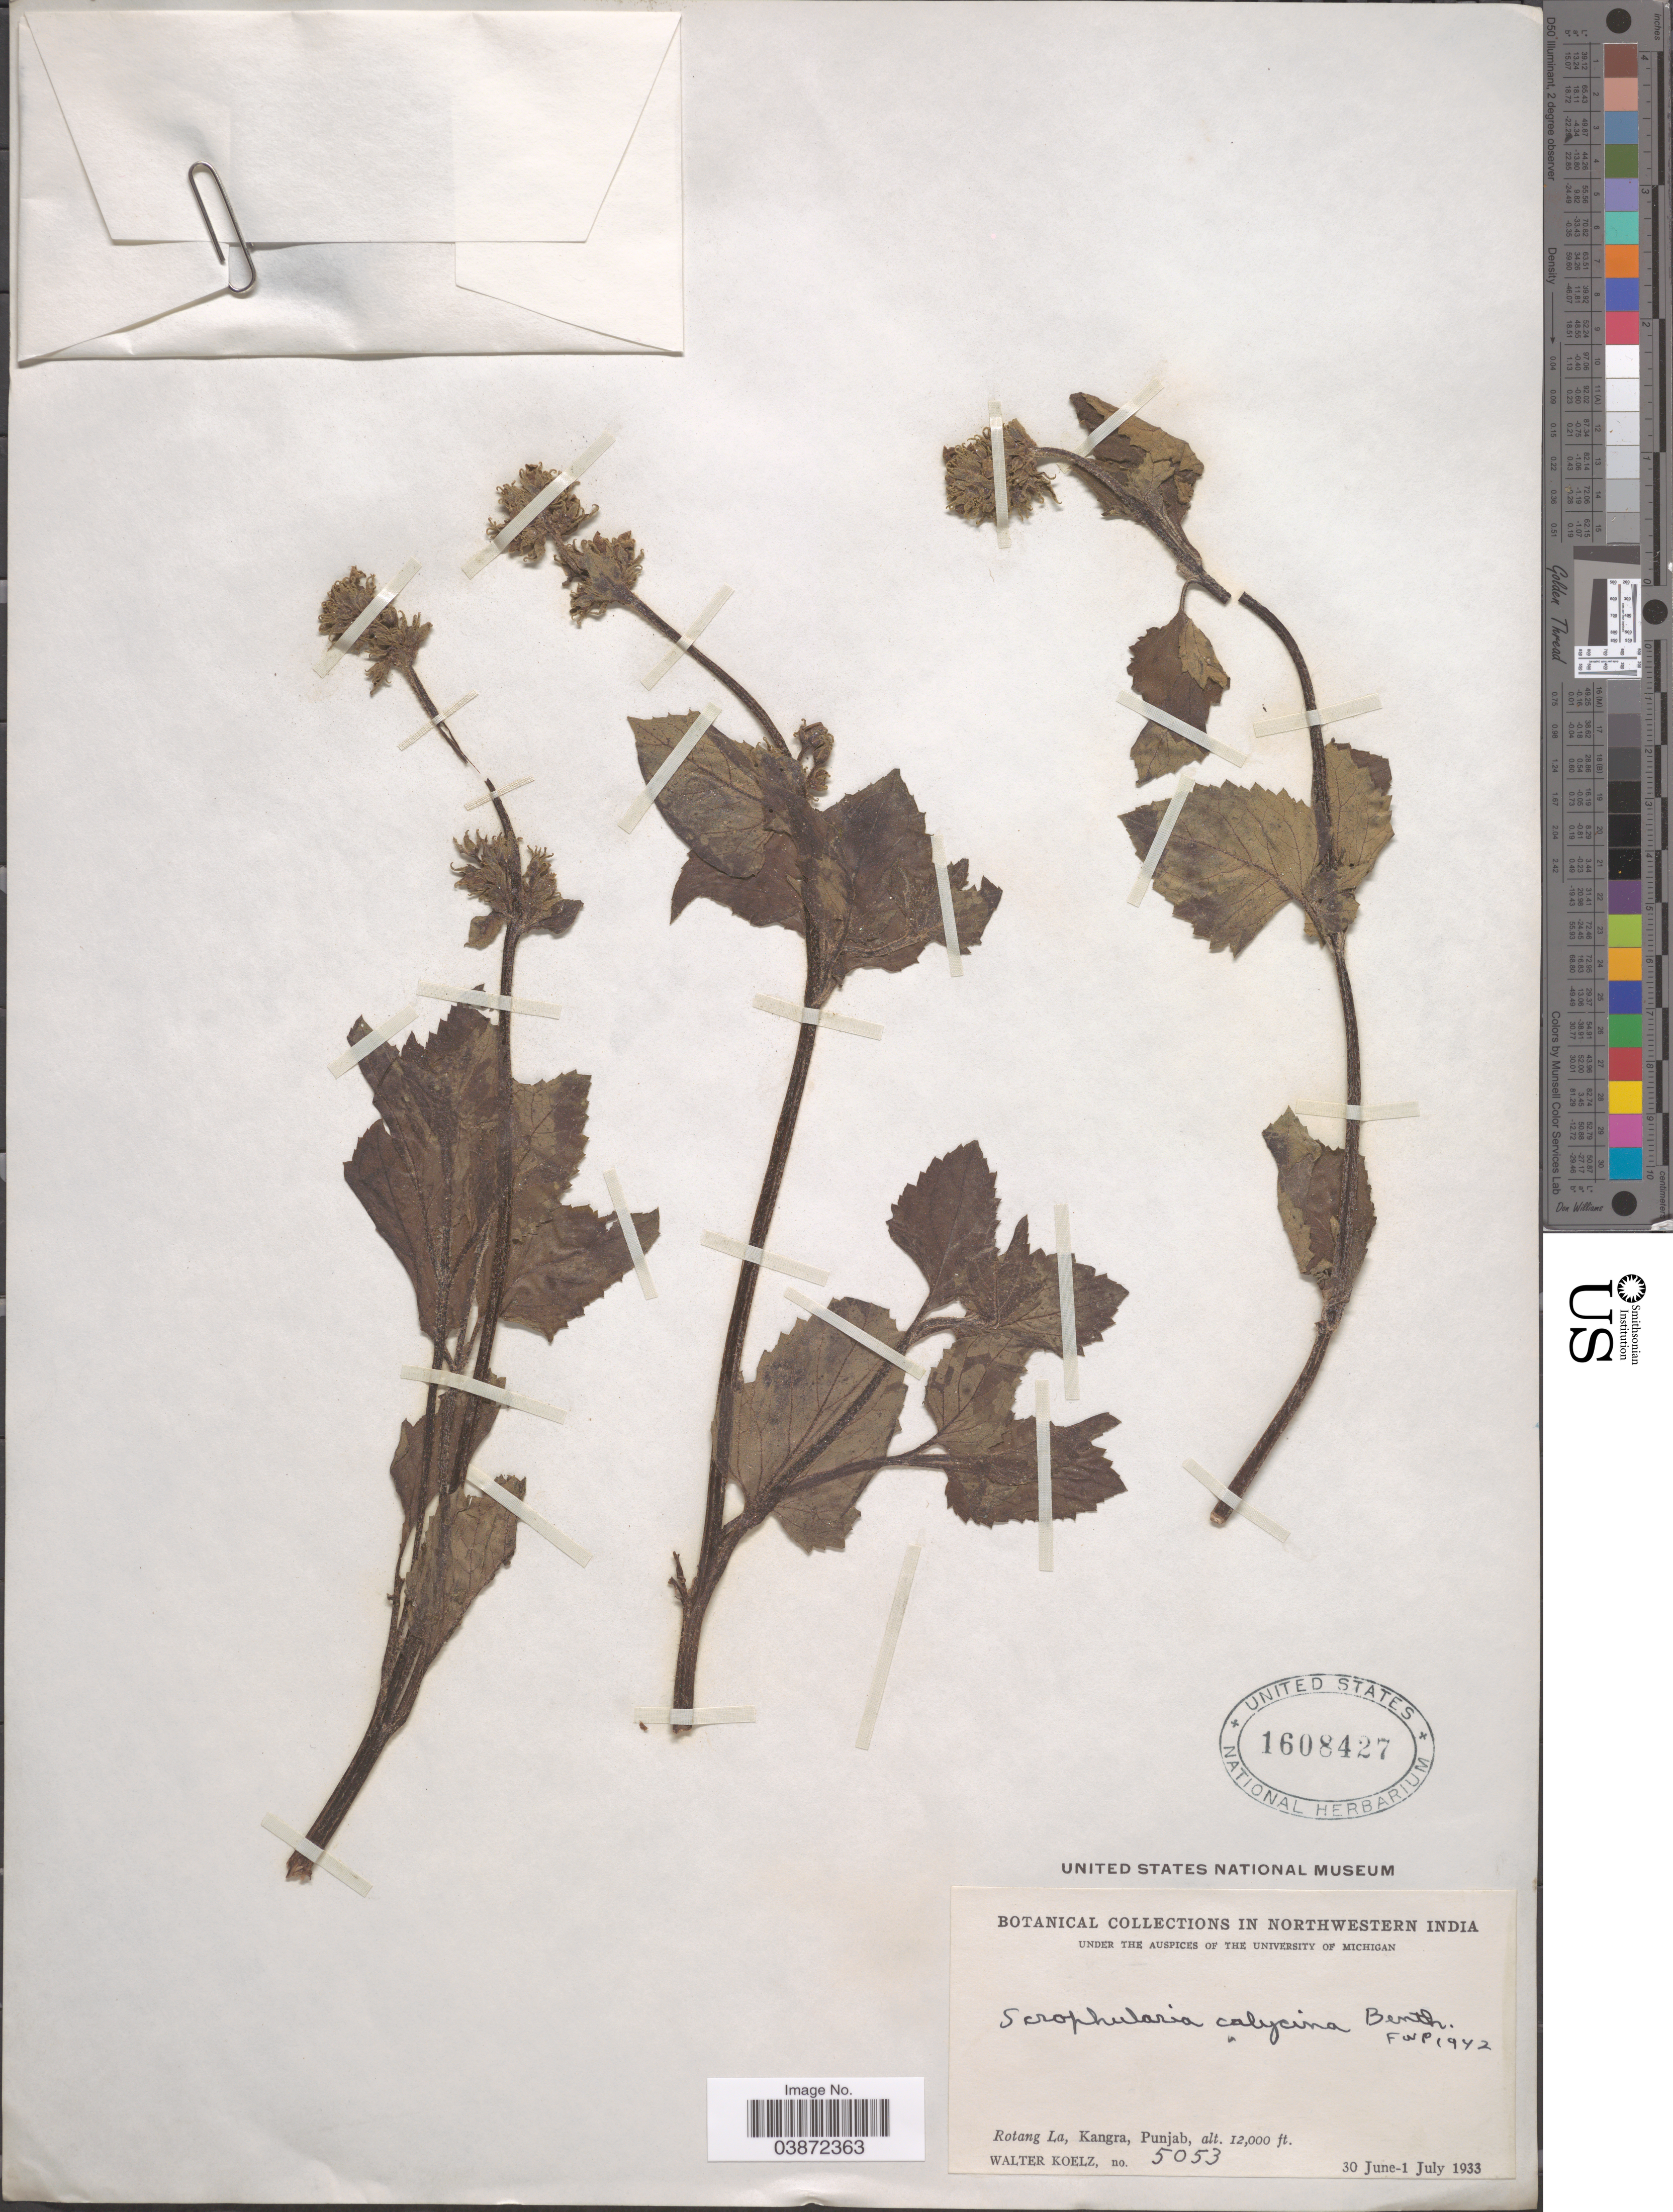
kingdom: Plantae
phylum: Tracheophyta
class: Magnoliopsida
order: Lamiales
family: Scrophulariaceae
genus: Scrophularia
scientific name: Scrophularia calycina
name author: Boiss.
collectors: W. N. Koelz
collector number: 5053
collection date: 1933-06-30/1933-07-01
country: India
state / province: Punjab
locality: In Northwestern India. Rotang La, Kangra.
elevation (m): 3658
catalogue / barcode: US 1608427